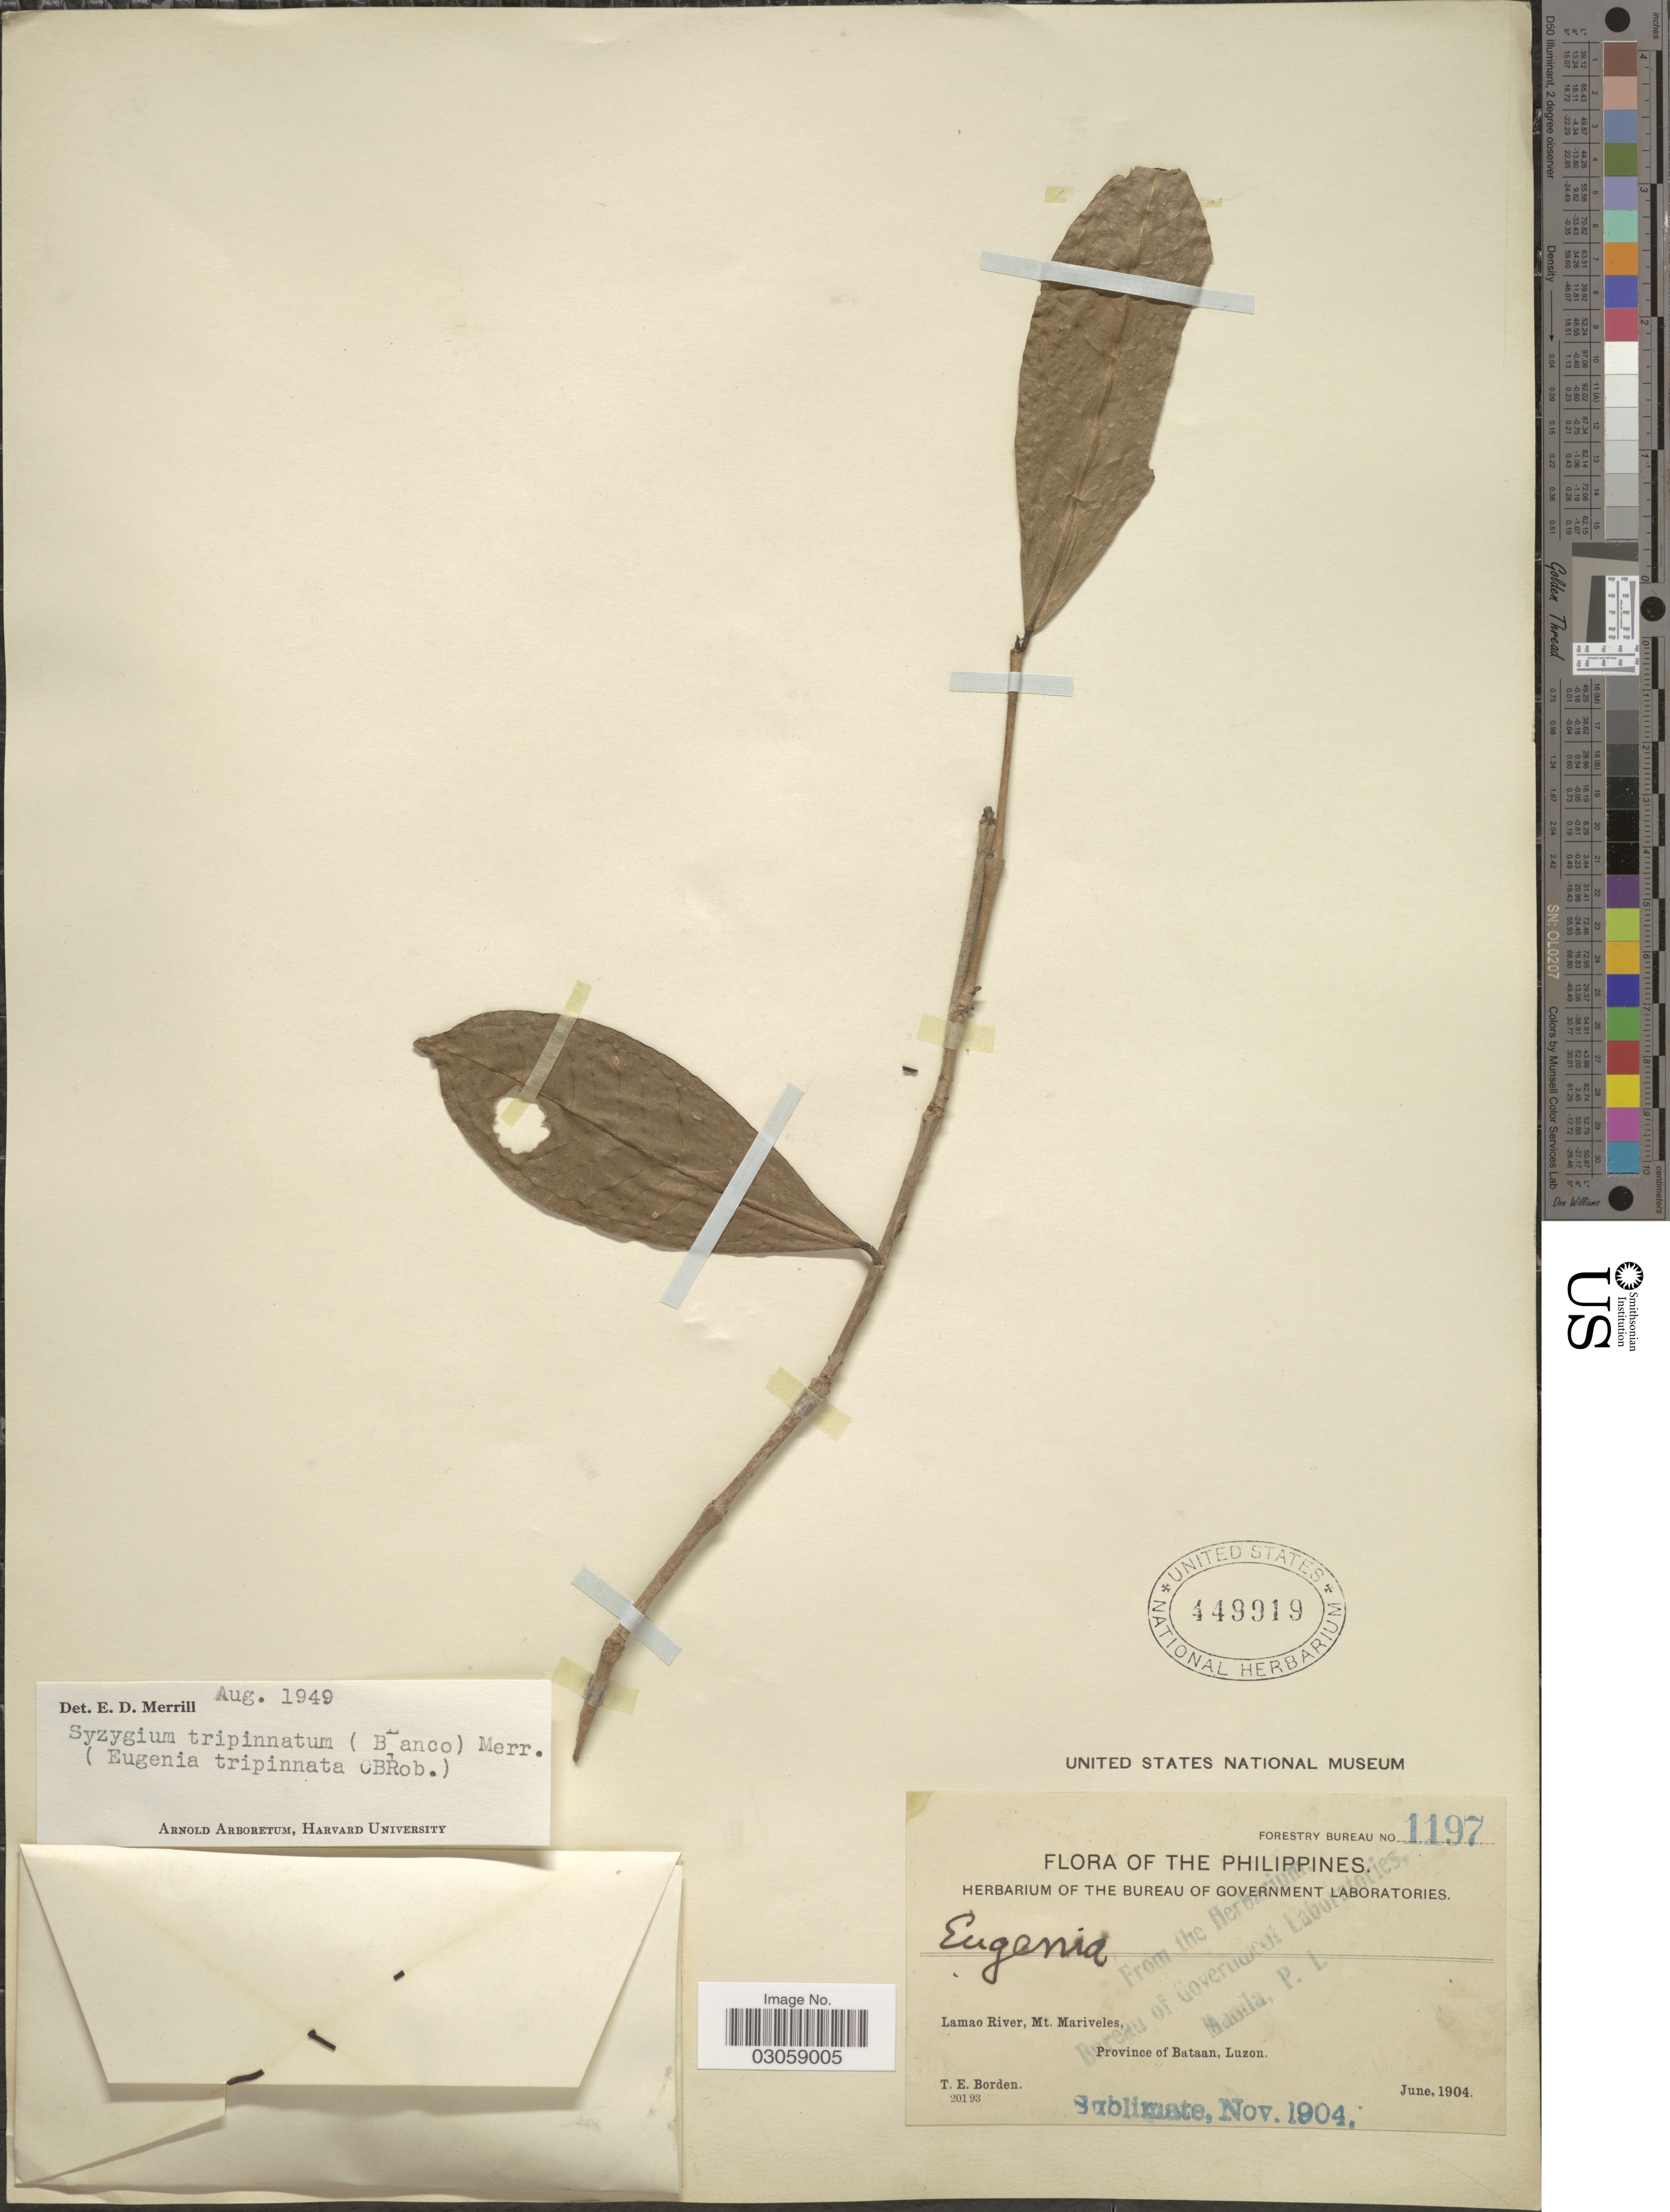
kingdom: Plantae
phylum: Tracheophyta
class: Magnoliopsida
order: Myrtales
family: Myrtaceae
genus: Syzygium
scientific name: Syzygium tripinnatum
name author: (Blanco) Merr.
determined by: Merrill, Elmer D.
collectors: T. E. Borden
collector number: Forestry Bureau 1197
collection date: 1904-06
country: Philippines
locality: Lamao River, Mt. Mariveles, Province of Bataan, Luzon.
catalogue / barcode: US 449919